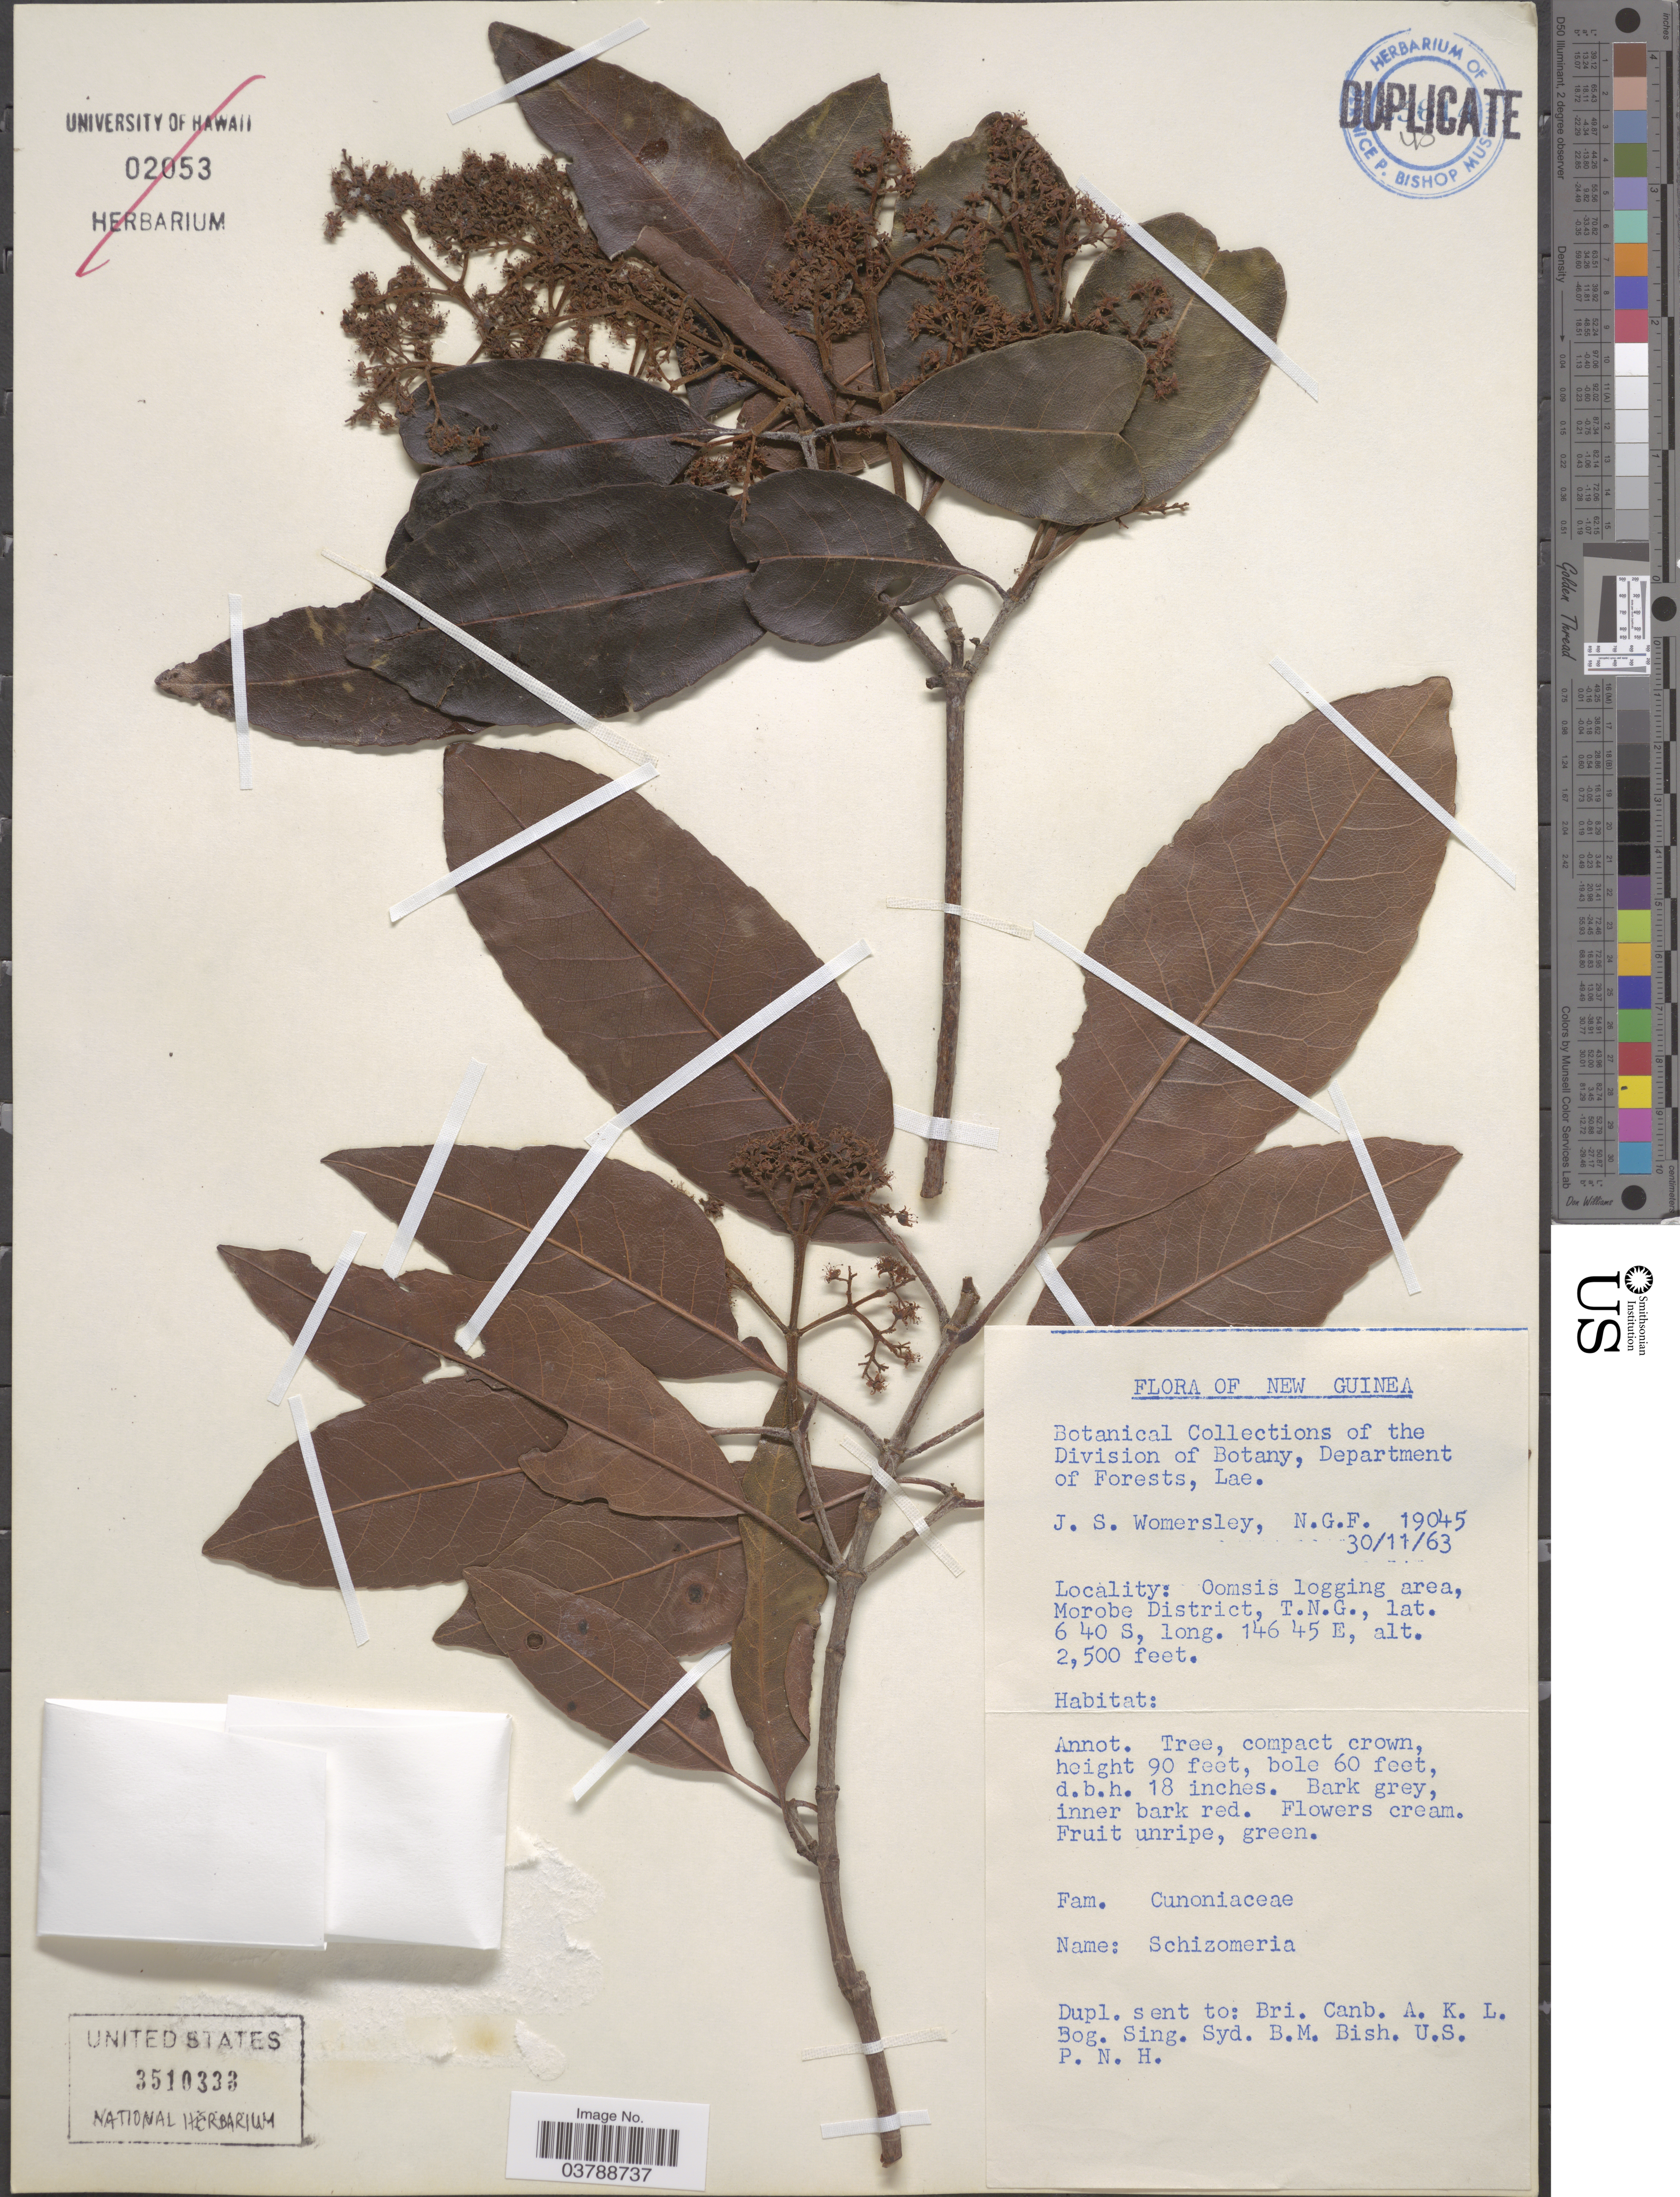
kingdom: Plantae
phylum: Tracheophyta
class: Magnoliopsida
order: Oxalidales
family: Cunoniaceae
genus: Schizomeria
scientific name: Schizomeria sp.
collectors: J. S. Womersley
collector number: NGF19045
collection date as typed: Transcribed d/m/y: 30/11/63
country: Papua New Guinea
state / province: Morobe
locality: New Guinea. Oomsis logging area, Morobe District, T.N.G.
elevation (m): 762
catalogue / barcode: US 3510333